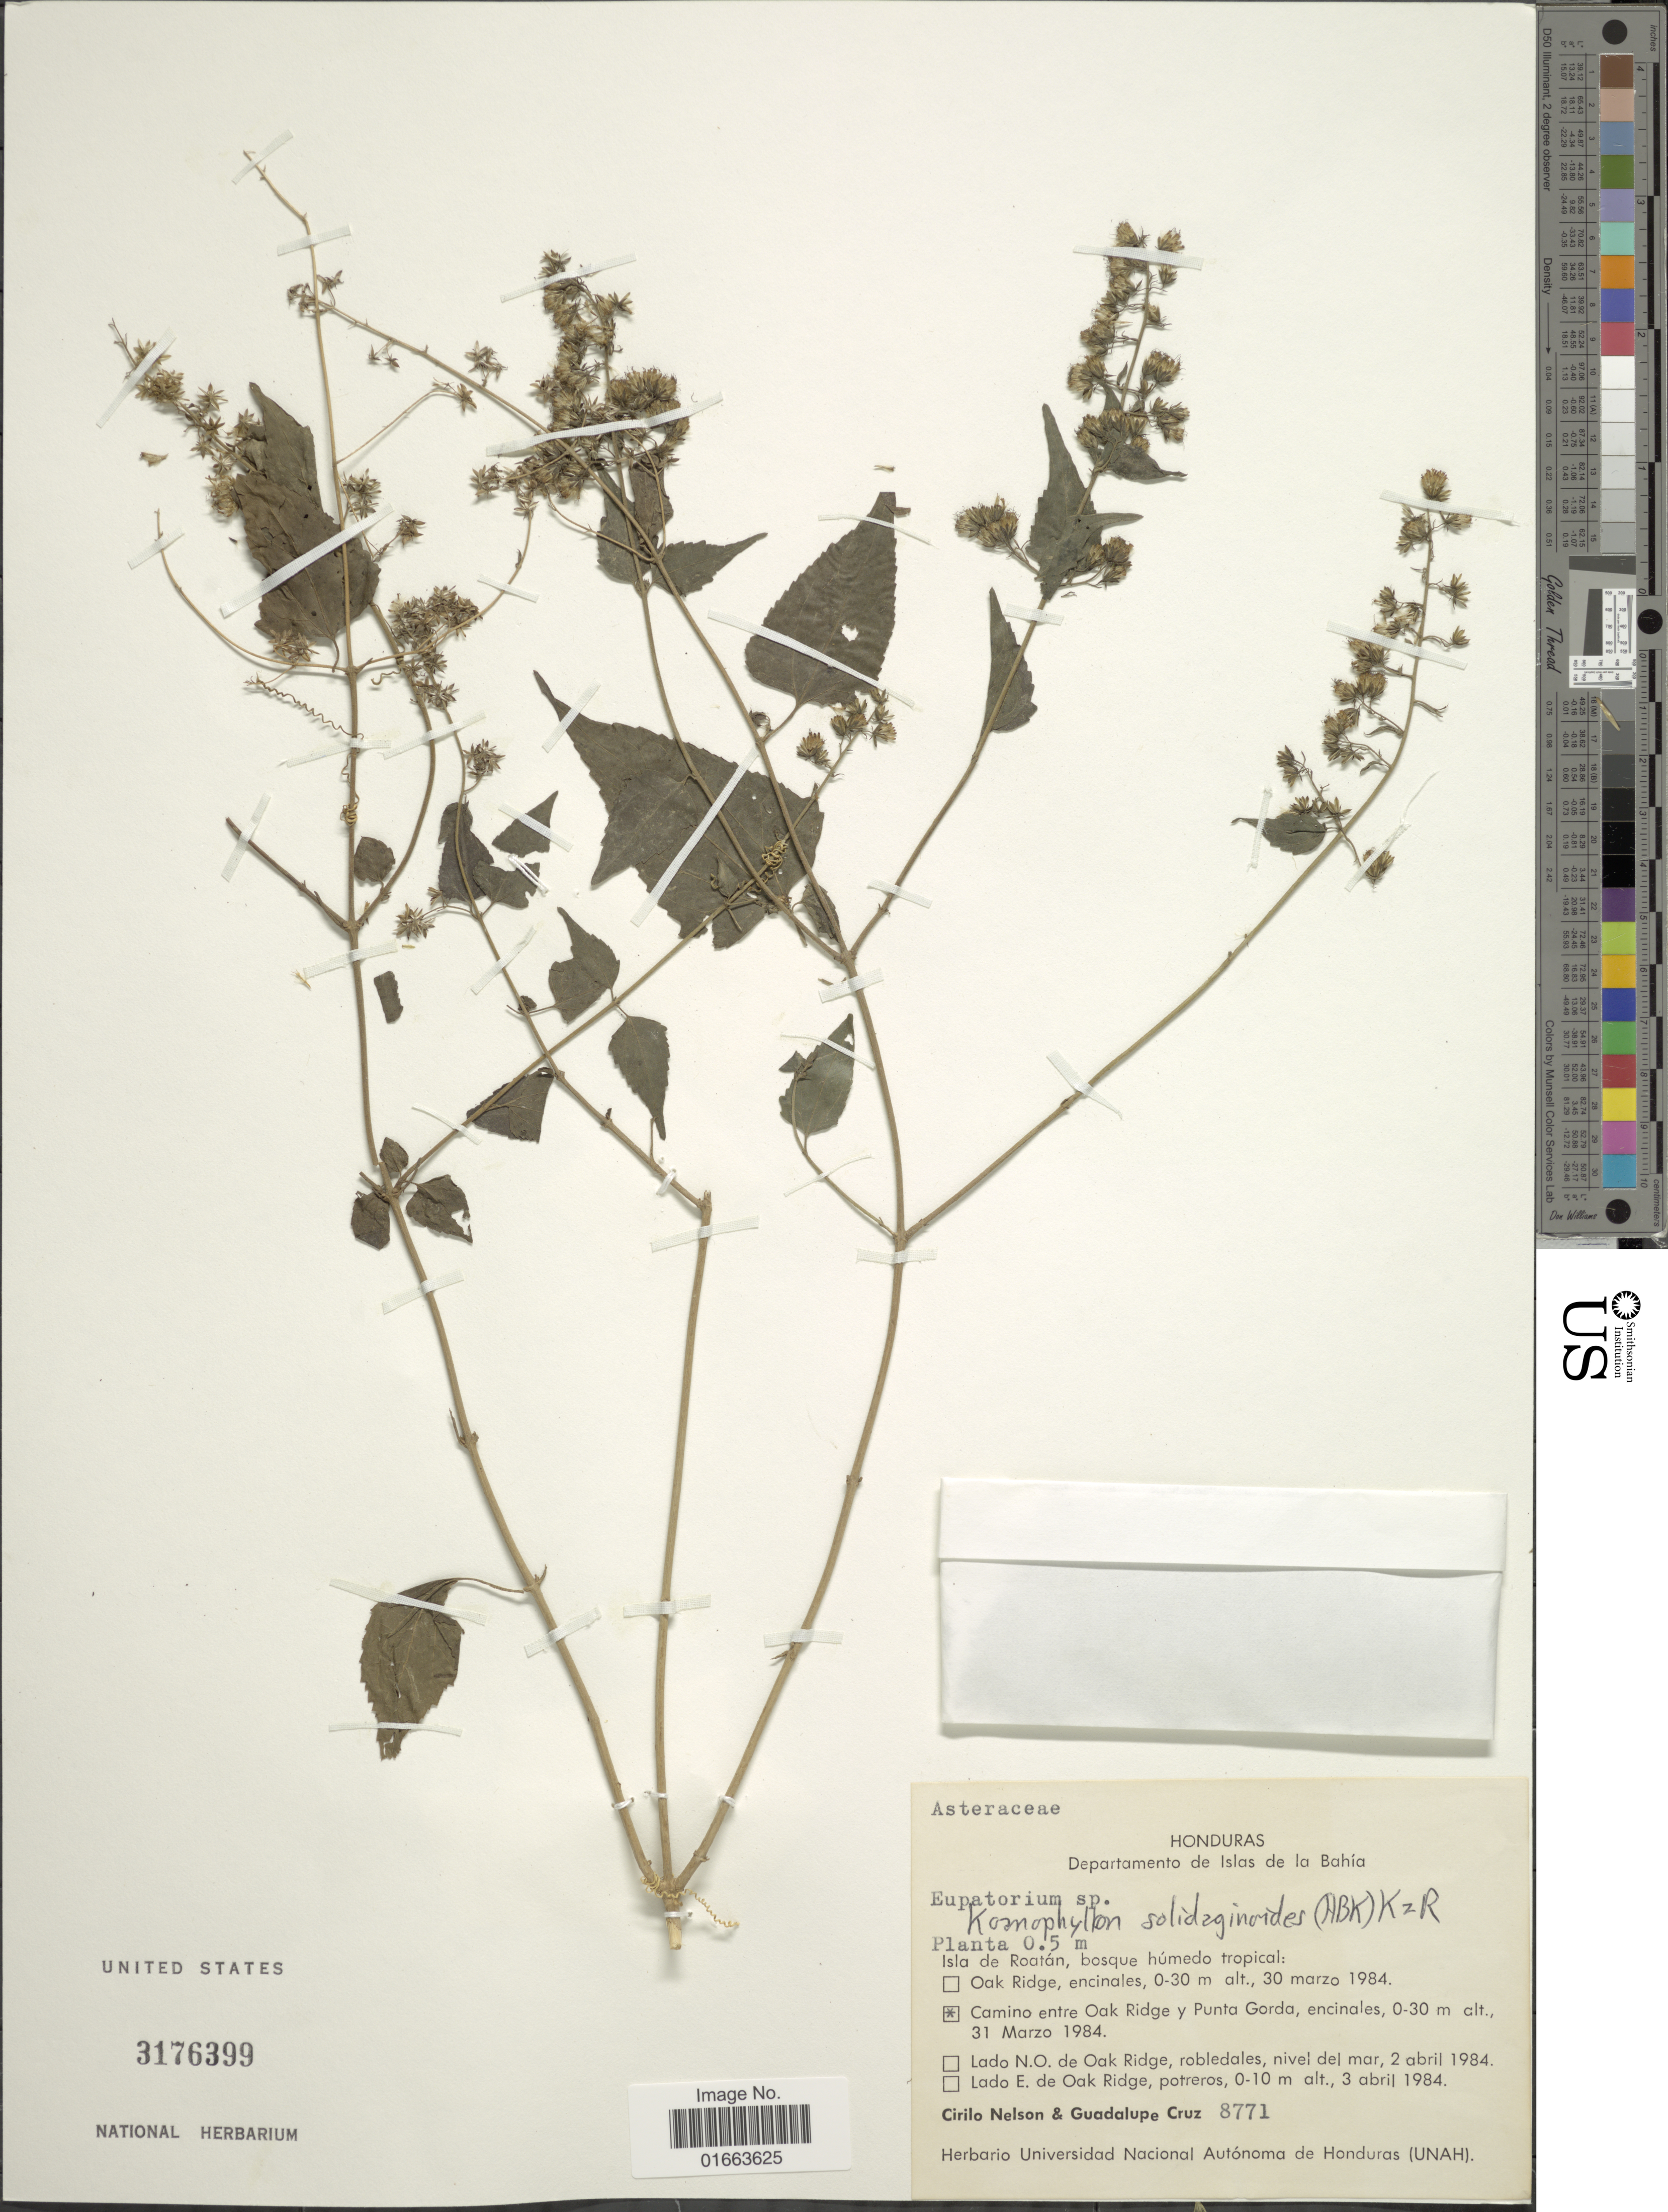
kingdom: Plantae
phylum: Tracheophyta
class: Magnoliopsida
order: Asterales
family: Asteraceae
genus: Koanophyllon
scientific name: Koanophyllon solidaginoides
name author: (Kunth) R.M. King & H. Rob.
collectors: C. H. Nelson & G. Cruz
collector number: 8771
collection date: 1984-03-31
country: Honduras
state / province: Islas de la Bahía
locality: Camino entre Oak Ridge y Punta Gorda, encinales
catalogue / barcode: US 3176399